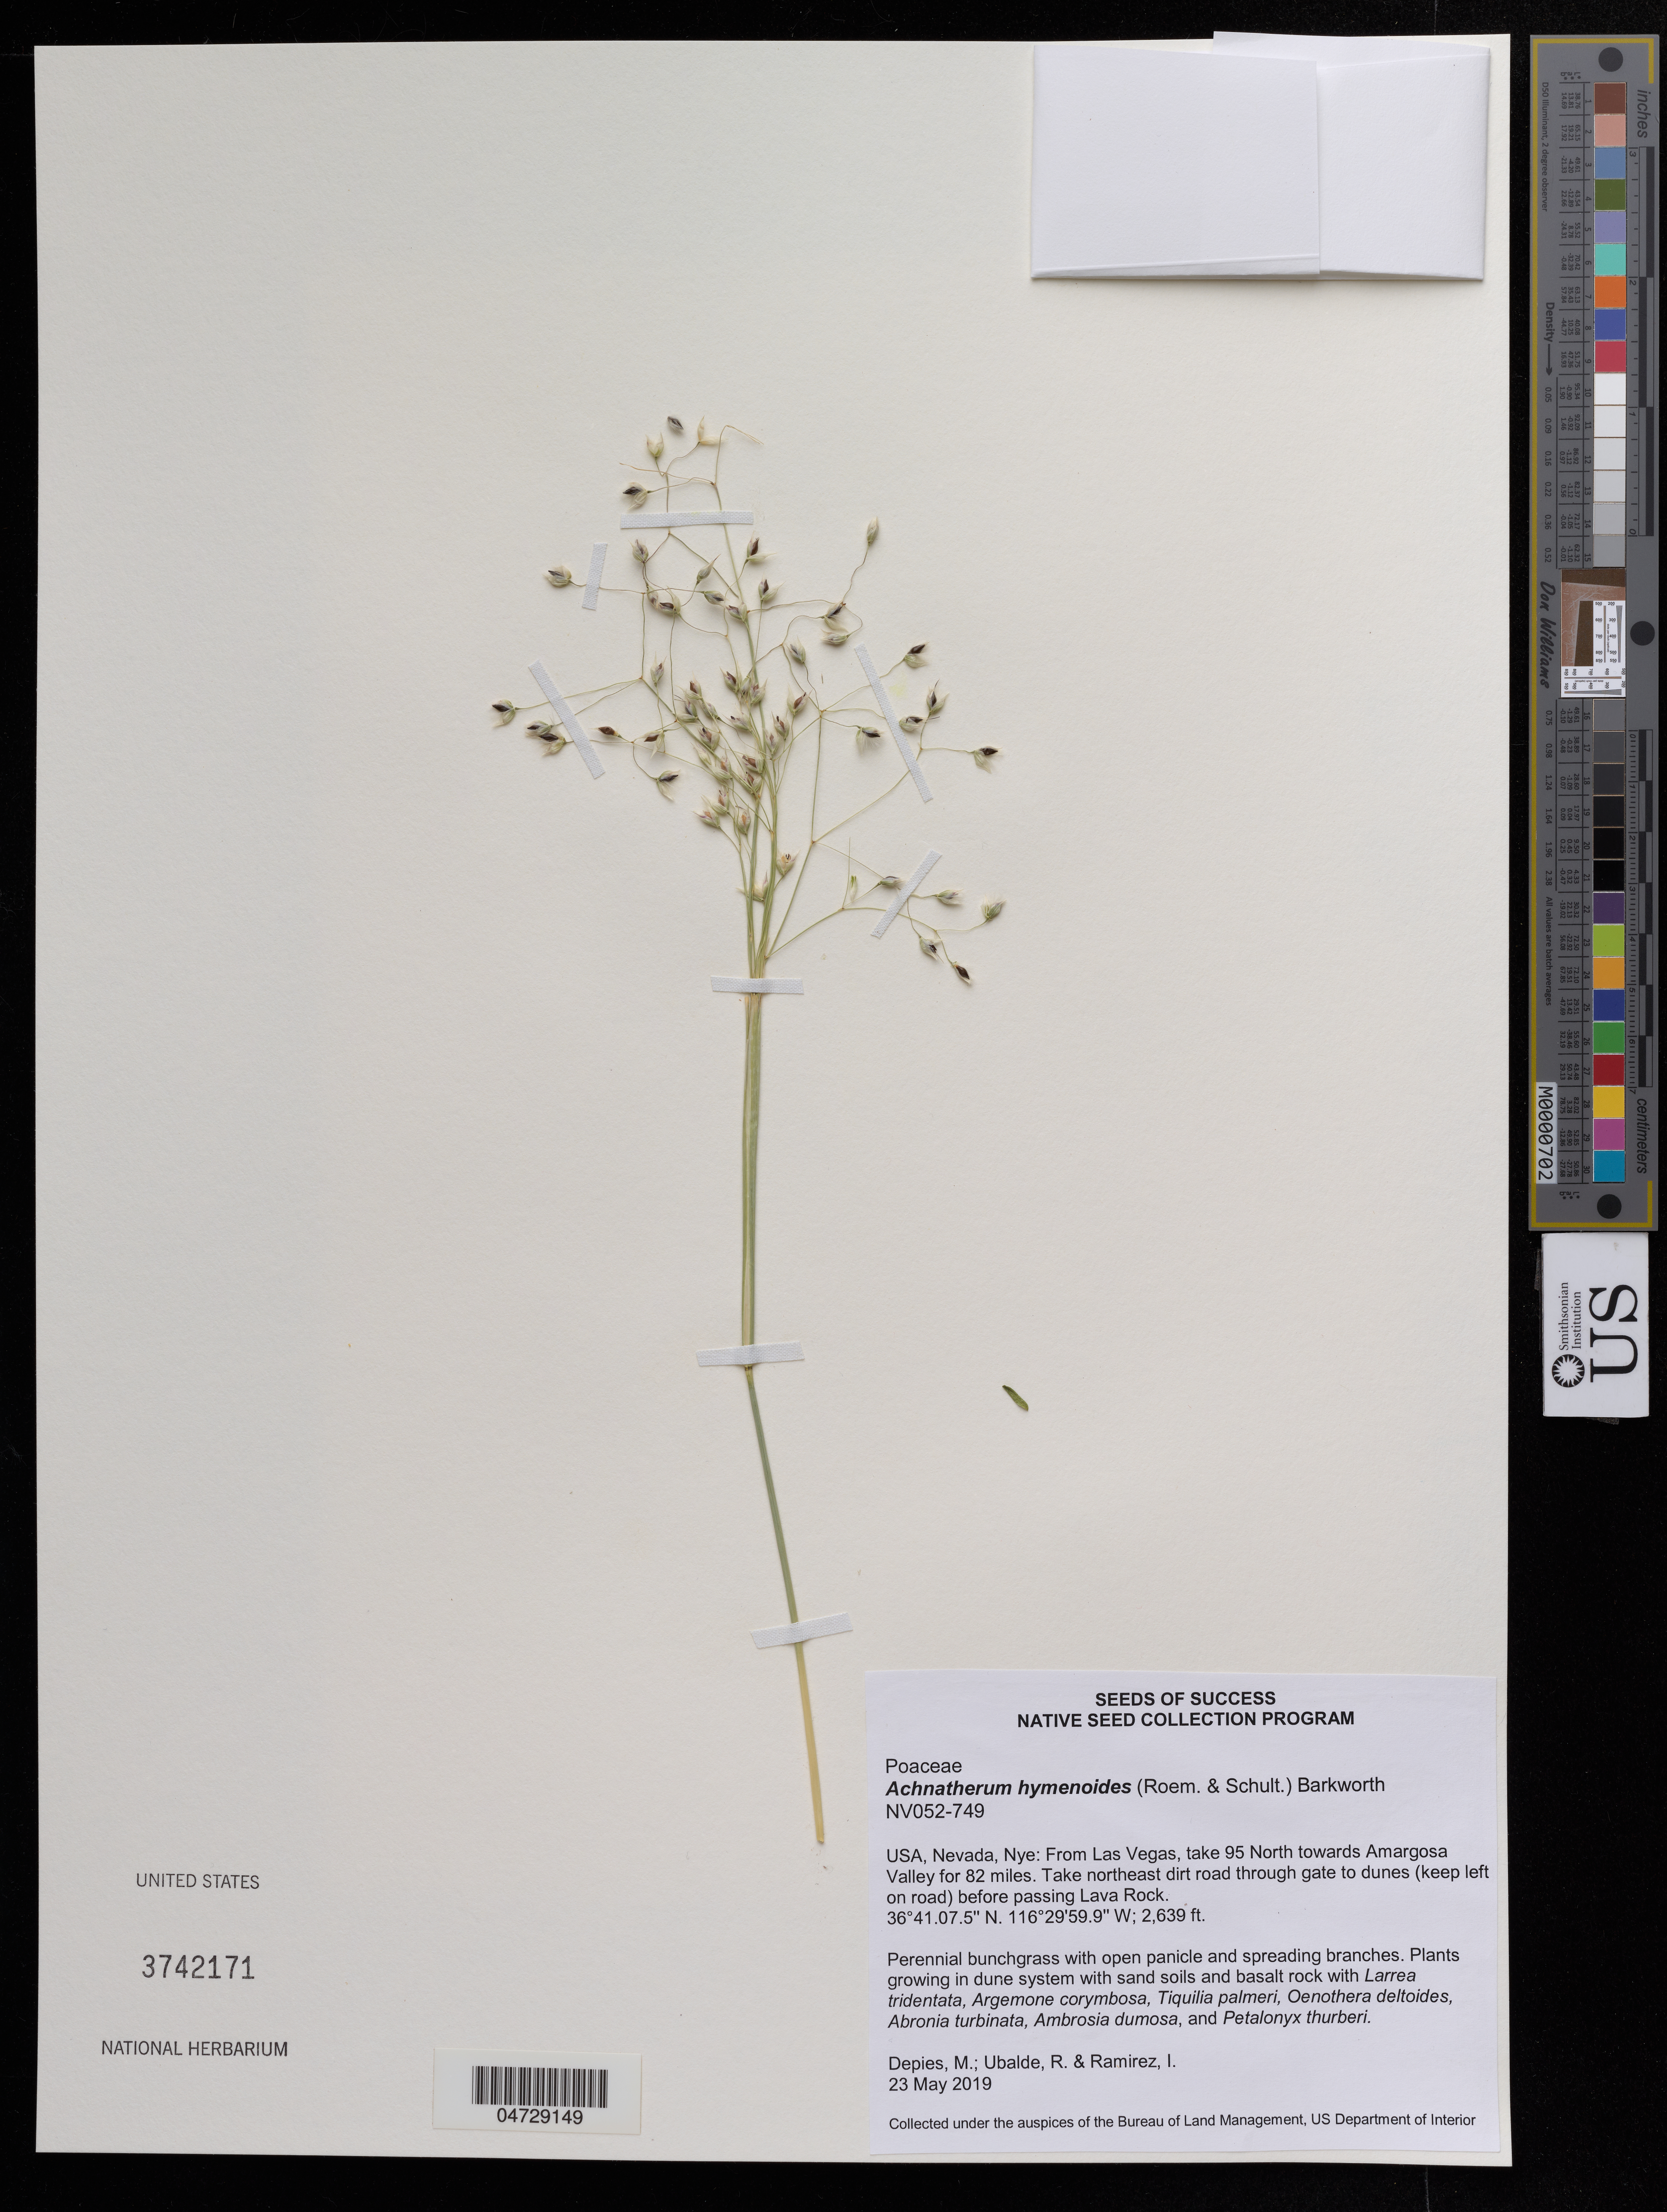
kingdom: Plantae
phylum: Tracheophyta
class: Liliopsida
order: Poales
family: Poaceae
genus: Achnatherum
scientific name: Achnatherum hymenoides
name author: (Roem. & Schult.) Barkworth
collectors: M. Depies, R. Ubalde & I. Ramírez M.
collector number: NV052-749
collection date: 2019-05-23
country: United States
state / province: Nevada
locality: Nye: From Las Vegas, take 95 North towards Amargosa Valley for 82 miles. Take northeast dirt road through gate to dunes (keep left on road) before passing Lava Rock.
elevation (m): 804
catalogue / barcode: US 3742171